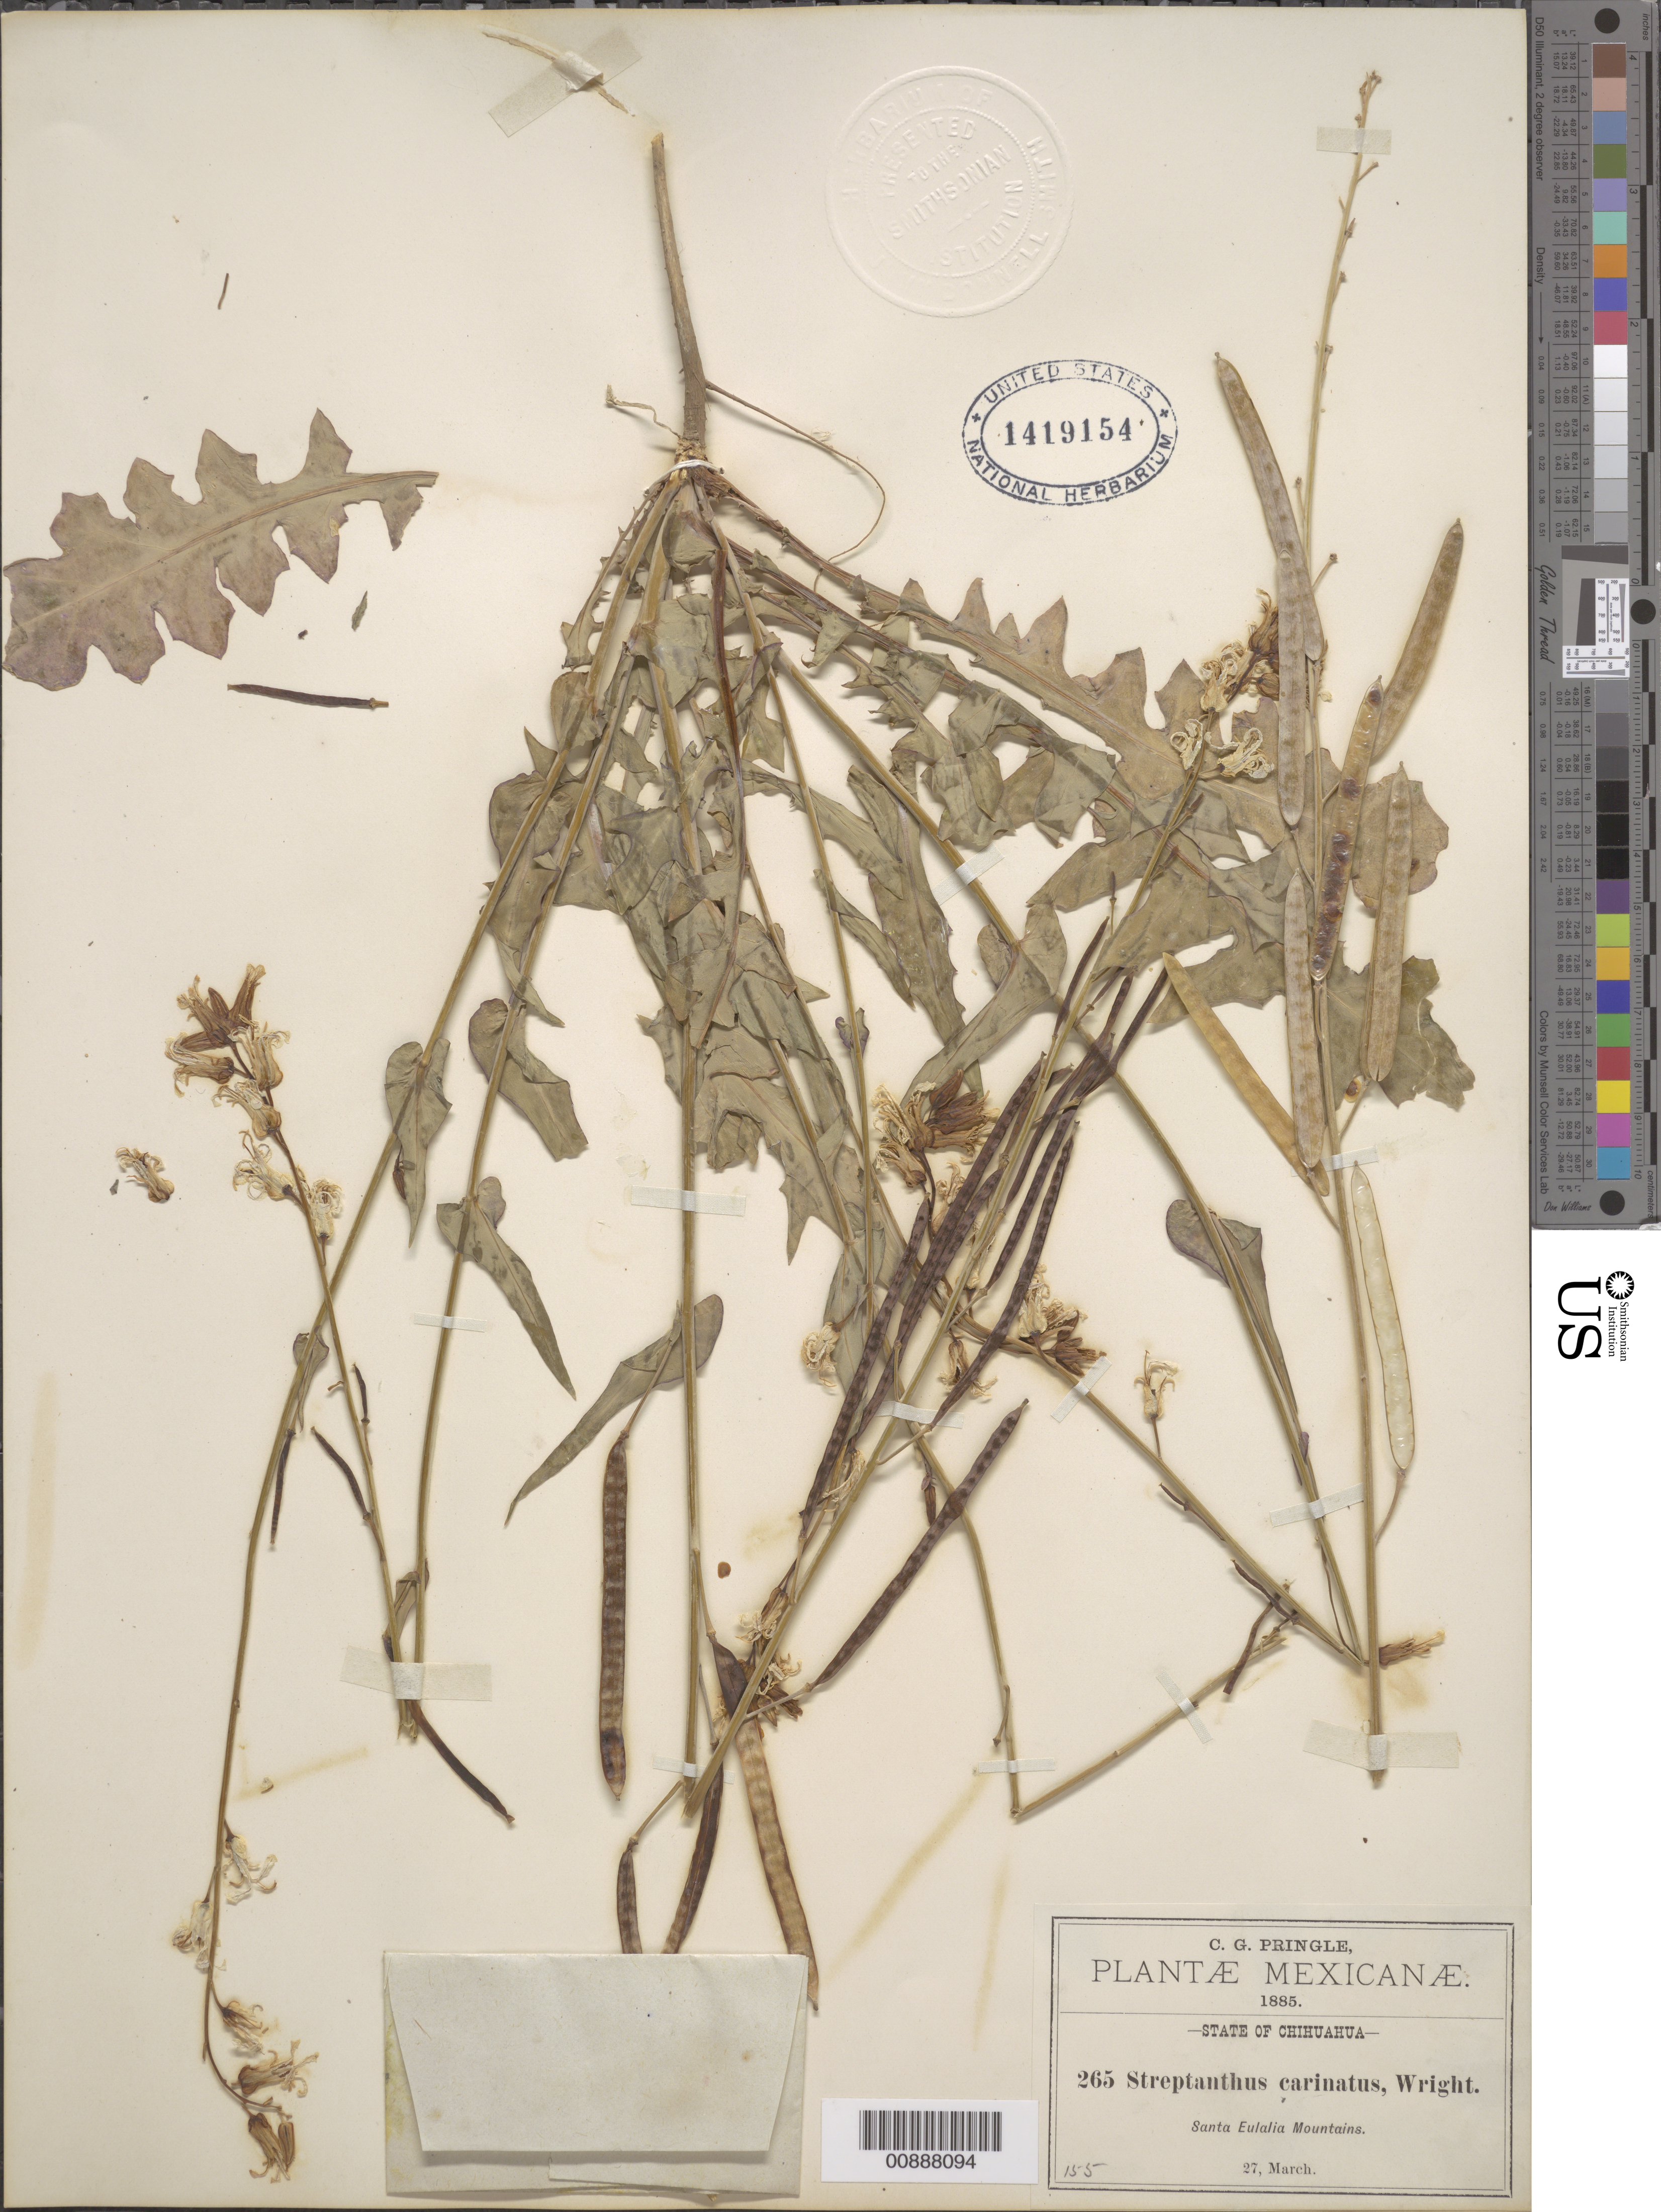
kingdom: Plantae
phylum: Tracheophyta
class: Magnoliopsida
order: Brassicales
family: Brassicaceae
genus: Streptanthus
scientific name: Streptanthus carinatus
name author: C. Wright ex A. Gray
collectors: C. G. Pringle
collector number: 265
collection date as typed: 27 Mar 1885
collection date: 1885-03-27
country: Mexico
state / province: Chihuahua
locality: Santa Eulalia Mountains.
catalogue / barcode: US 1419154